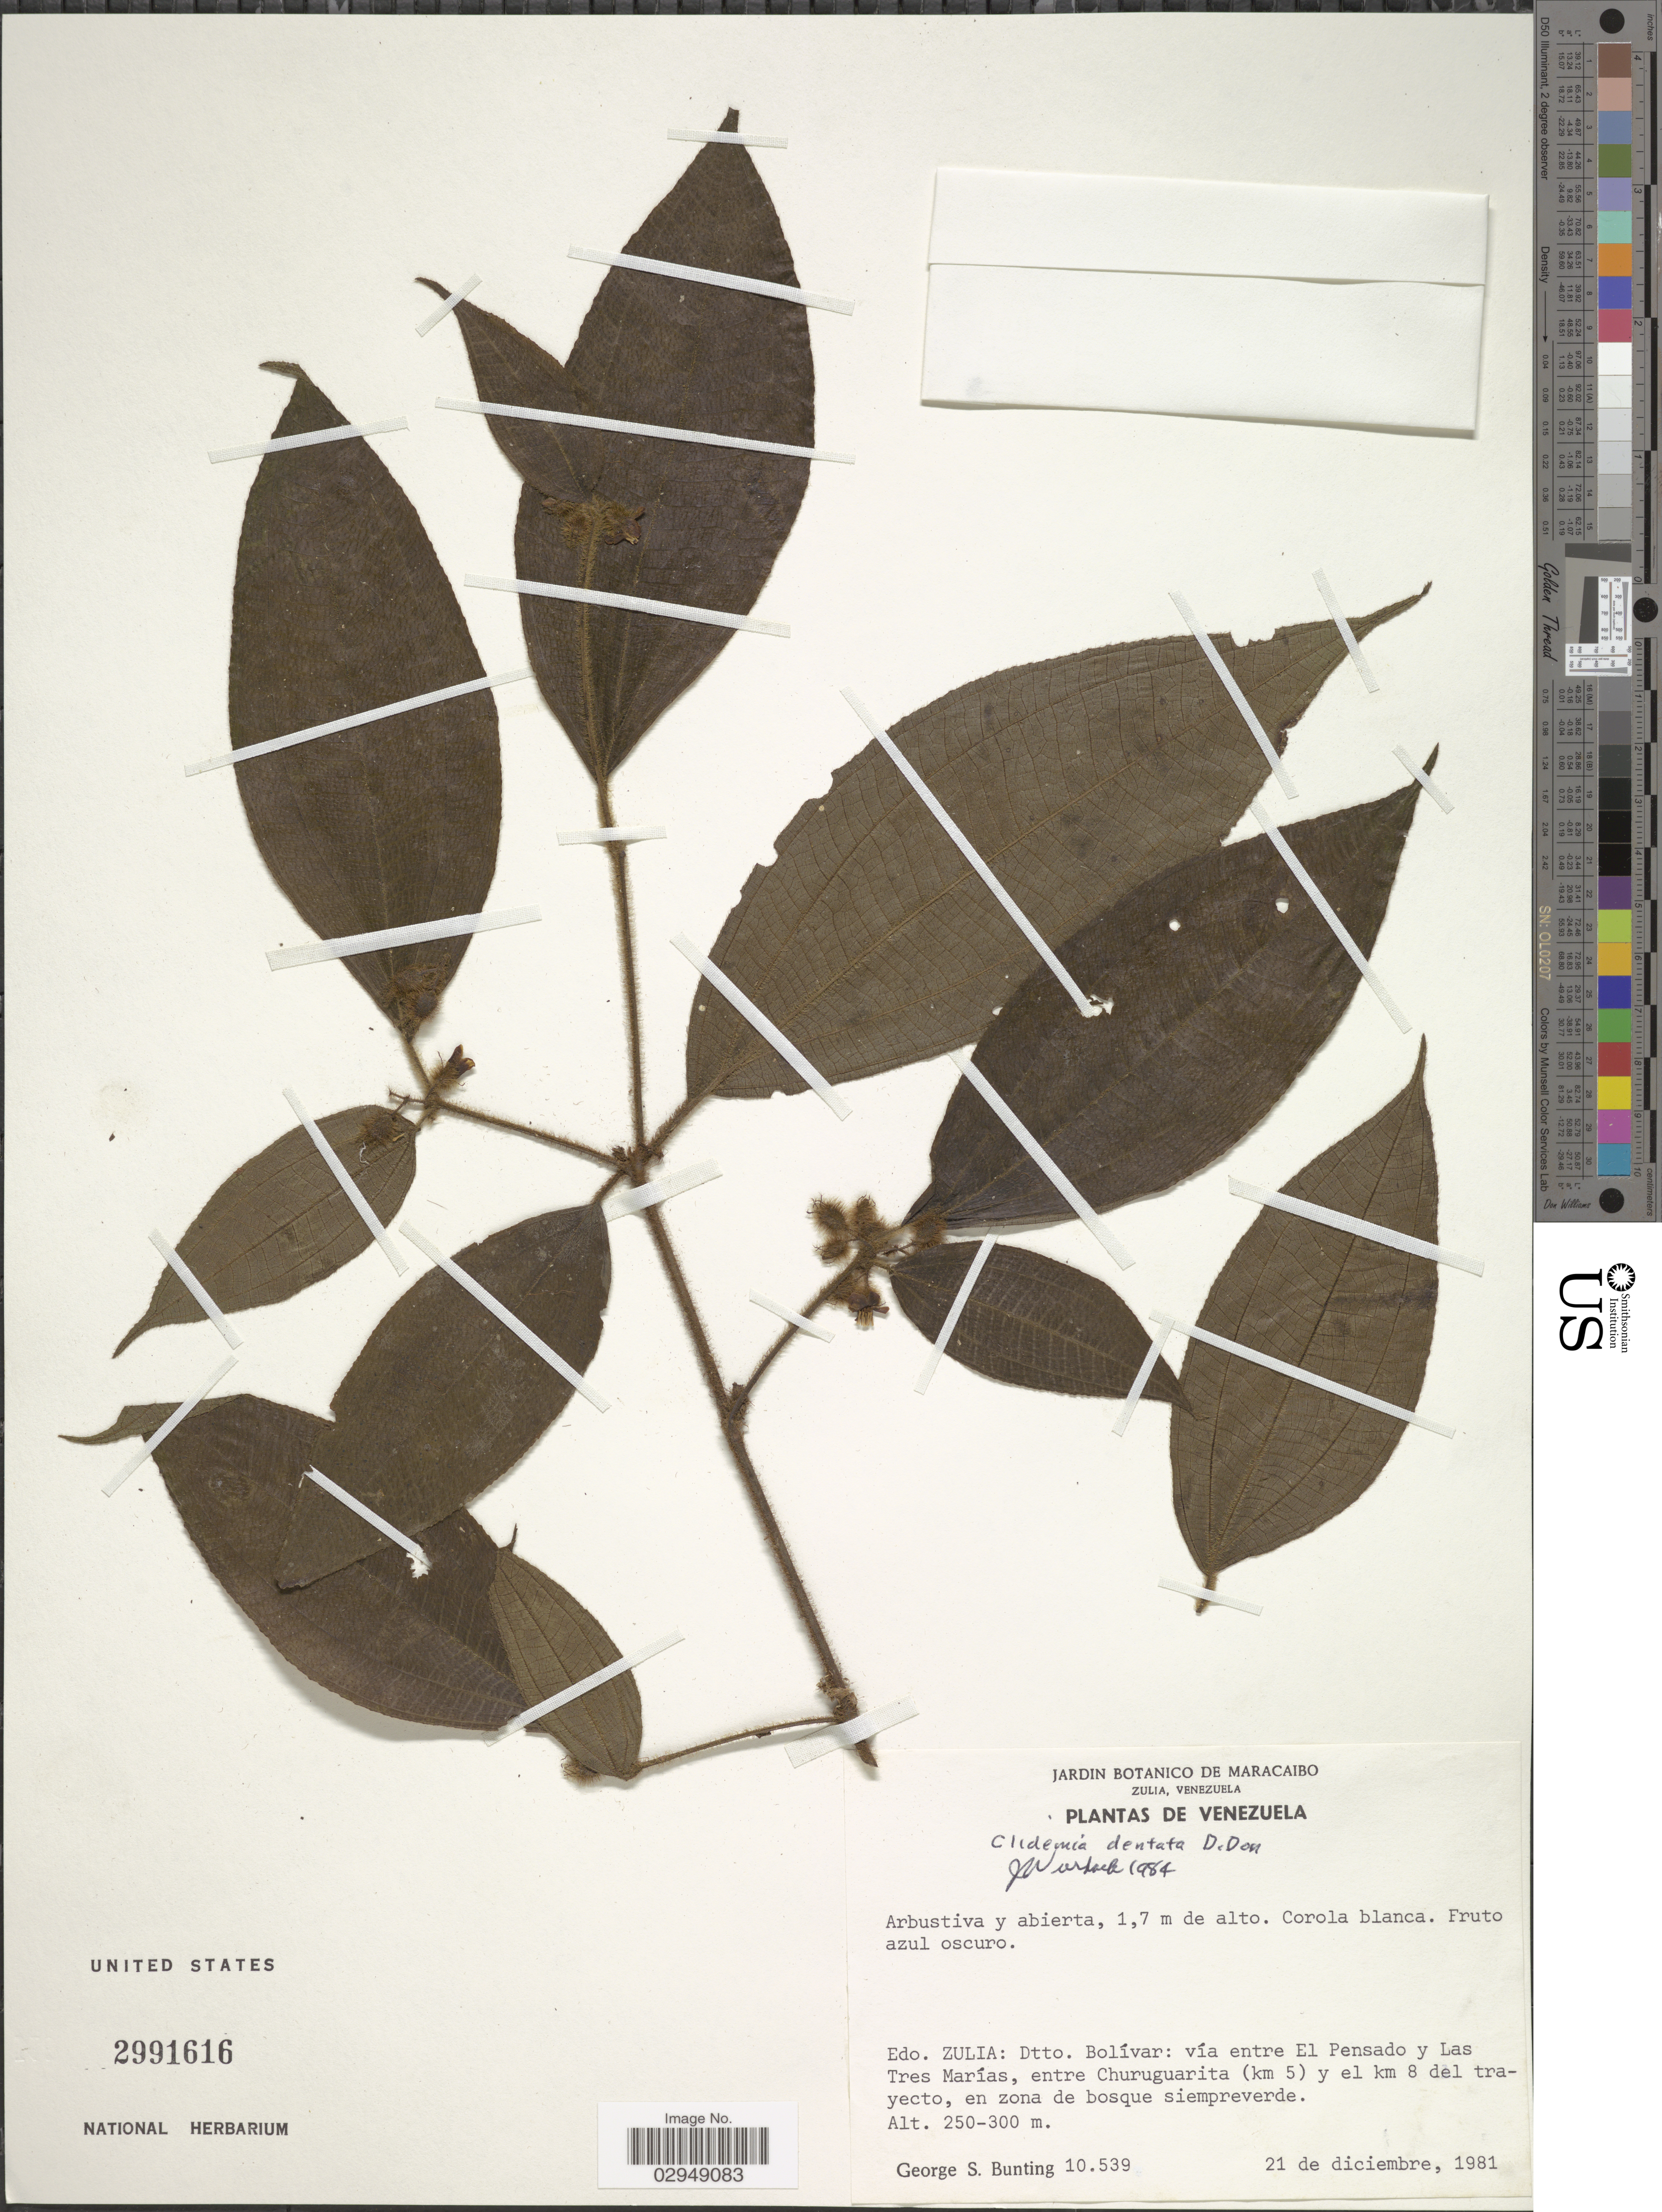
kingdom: Plantae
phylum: Tracheophyta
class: Magnoliopsida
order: Myrtales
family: Melastomataceae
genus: Clidemia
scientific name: Clidemia dentata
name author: D. Don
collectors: G. S. Bunting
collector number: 10539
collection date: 1981-12-21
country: Venezuela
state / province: Zulia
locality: Dtto. Bolívar, vía entre El Pensado y Las Tres Marías, entre Churuguarita (km 5) y el km 8 del trayecto, en zona de bosque siempreverde.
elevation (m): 250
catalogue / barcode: US 2991616